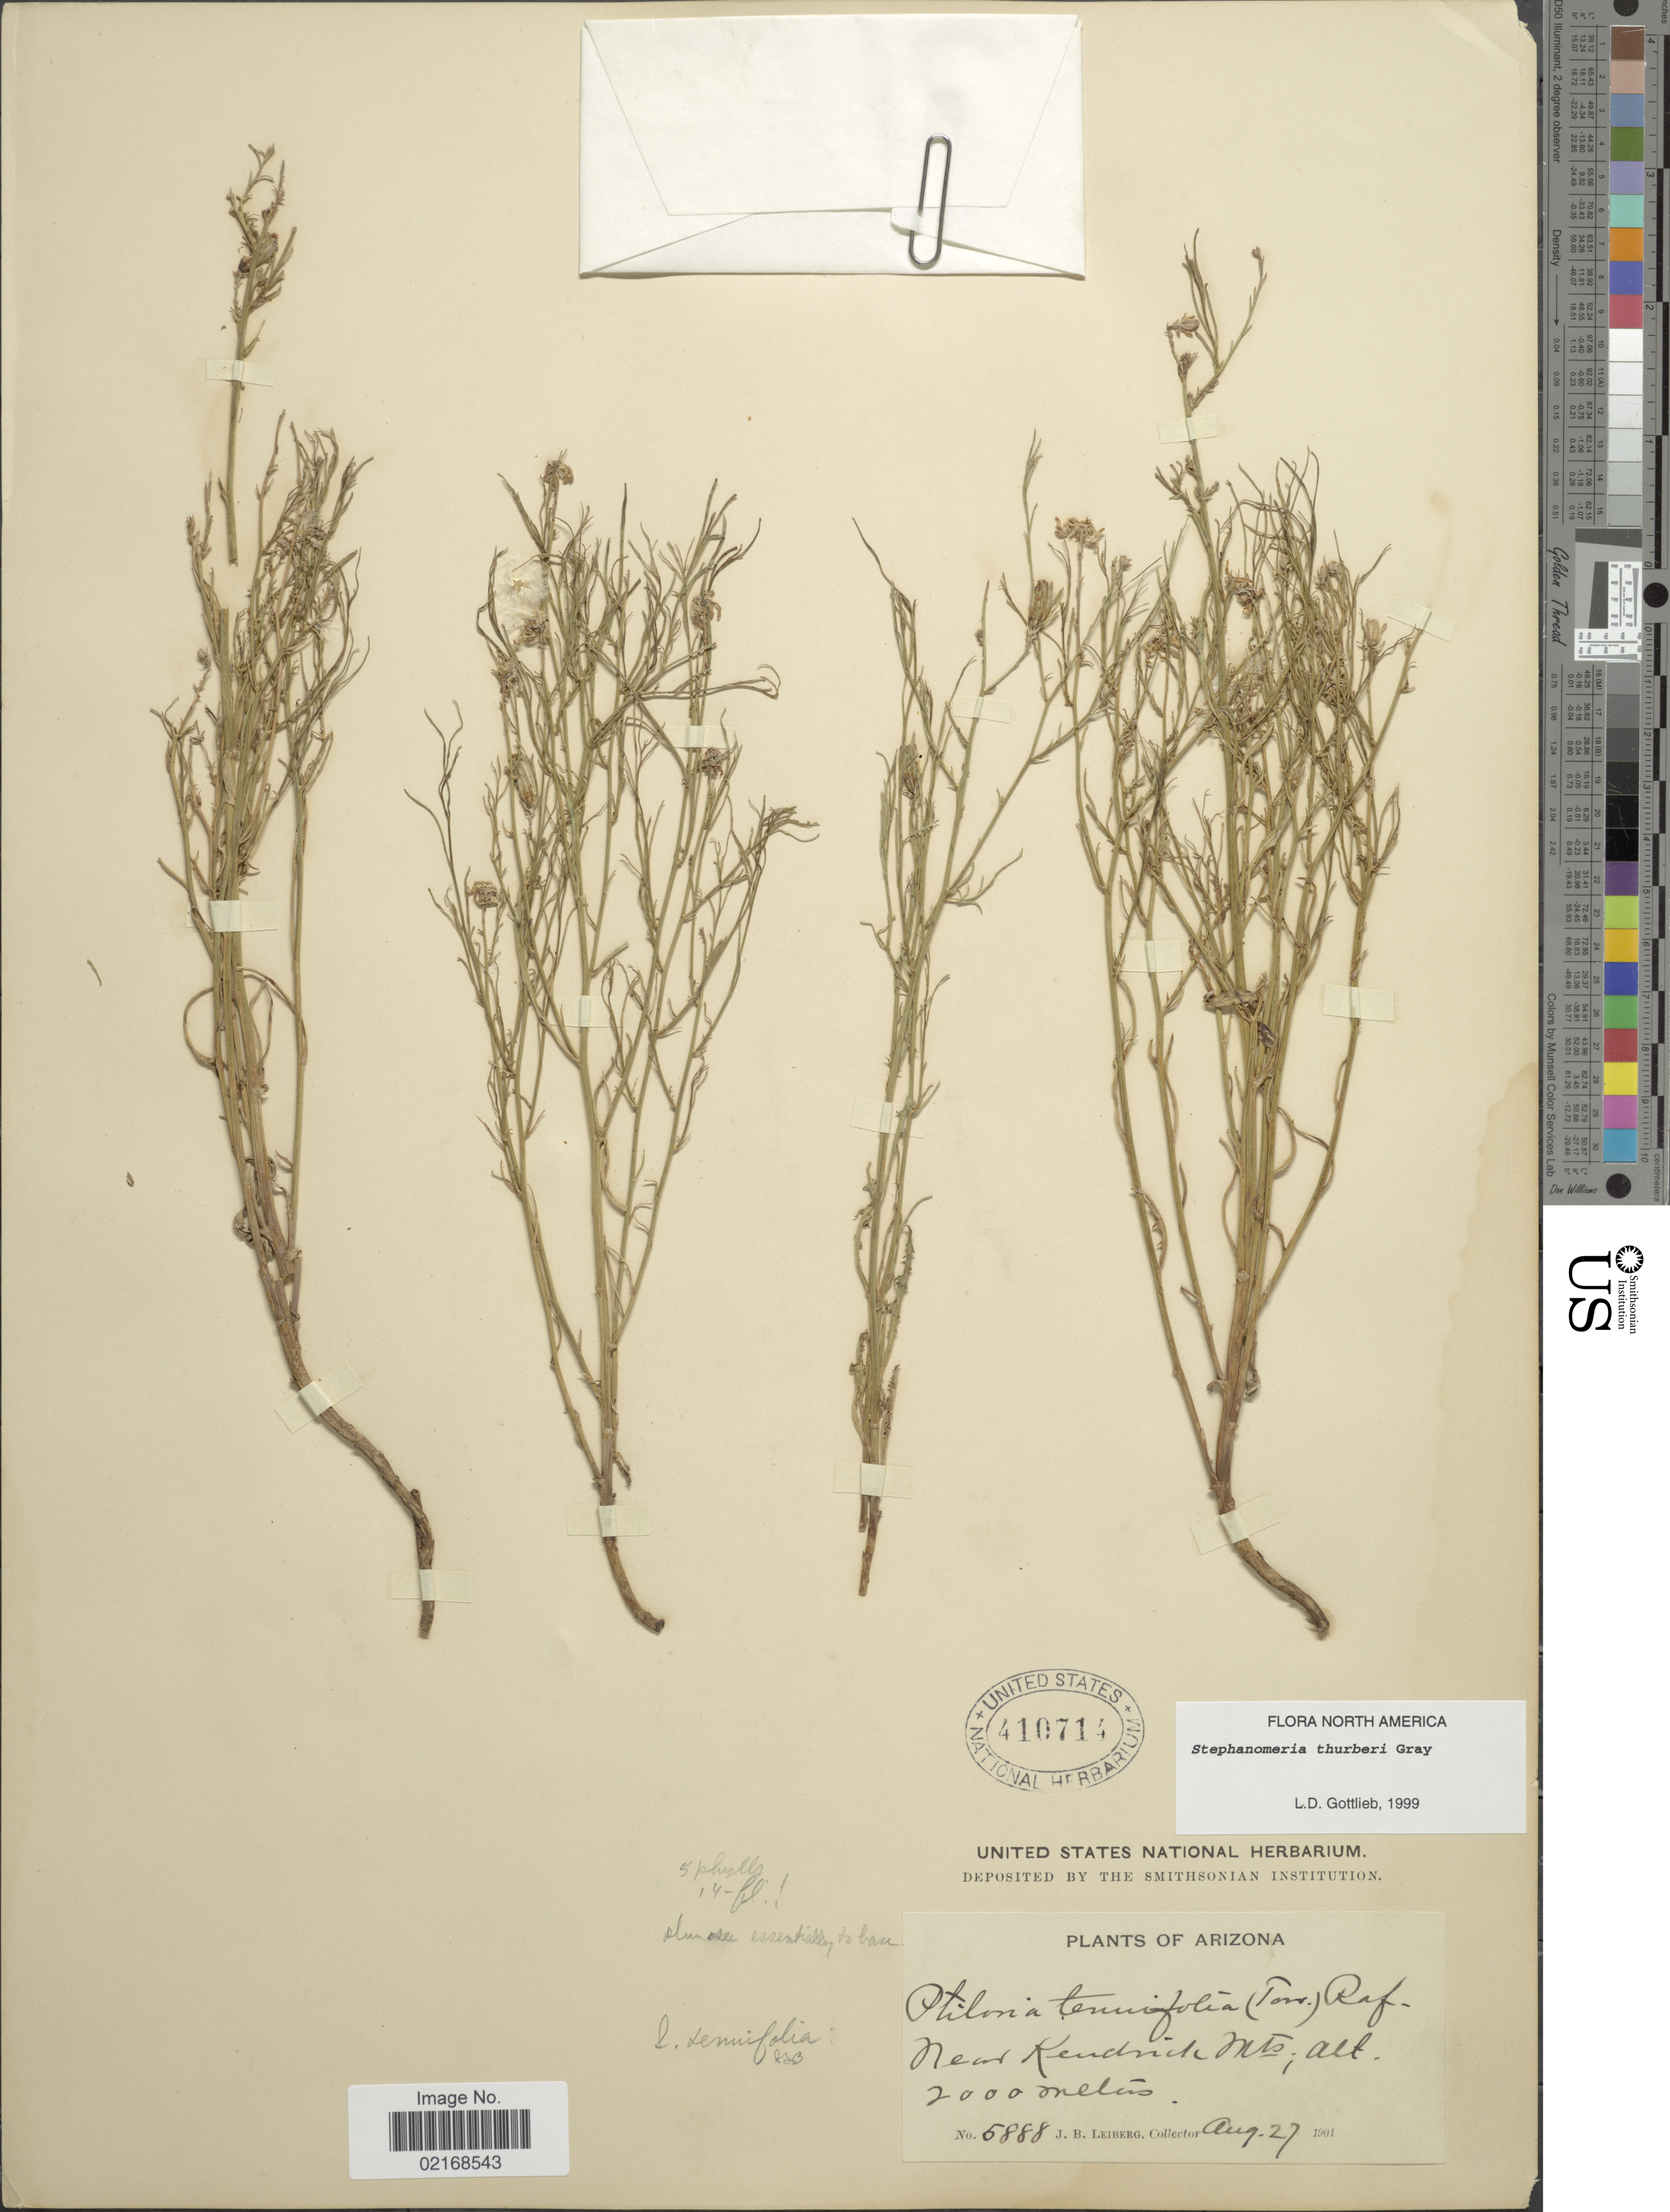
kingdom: Plantae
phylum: Tracheophyta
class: Magnoliopsida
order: Asterales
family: Asteraceae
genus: Stephanomeria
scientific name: Stephanomeria thurberi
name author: A. Gray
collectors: J. B. Leiberg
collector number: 5888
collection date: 1901-08-27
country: United States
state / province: Arizona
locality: Near Kendrick Mts.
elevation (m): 2000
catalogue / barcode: US 410714